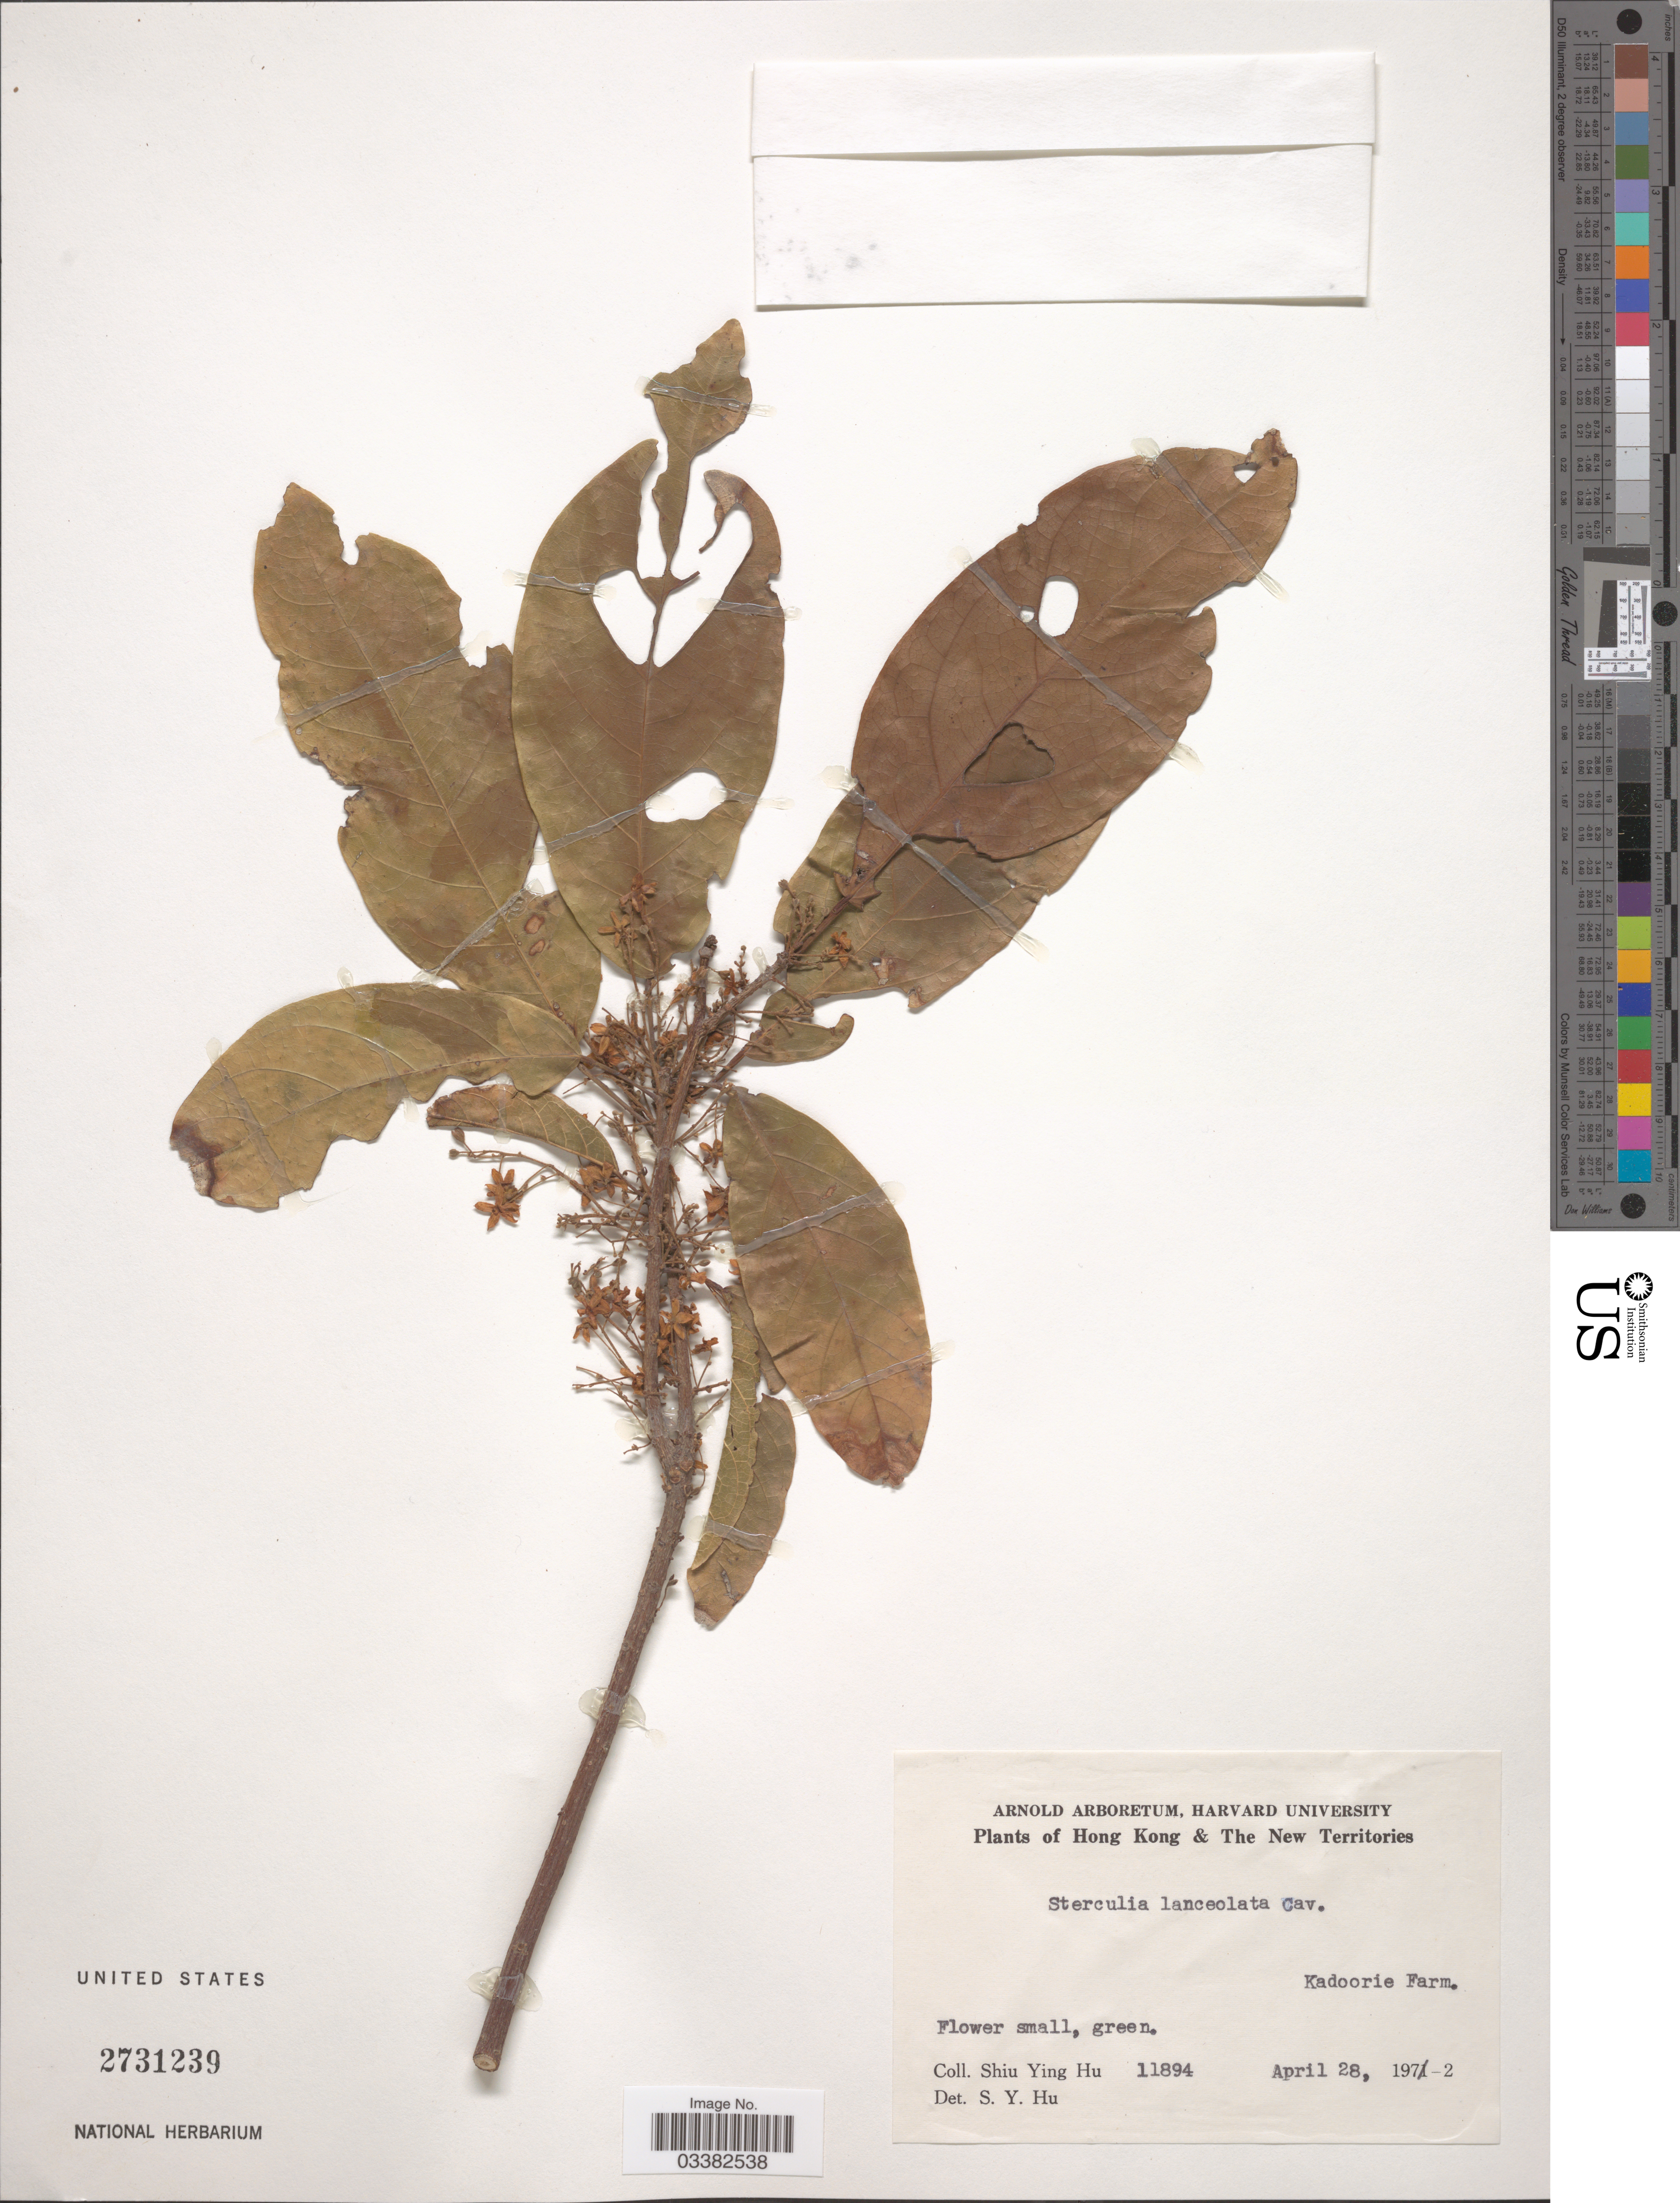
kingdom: Plantae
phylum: Tracheophyta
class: Magnoliopsida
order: Malvales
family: Malvaceae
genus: Sterculia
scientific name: Sterculia lanceolata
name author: Cav.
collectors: S. Y. Hu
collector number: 11894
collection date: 1972-04-28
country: China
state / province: Hong Kong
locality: Hong Kong & The New Territories. Kadoorie Farm.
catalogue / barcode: US 2731239